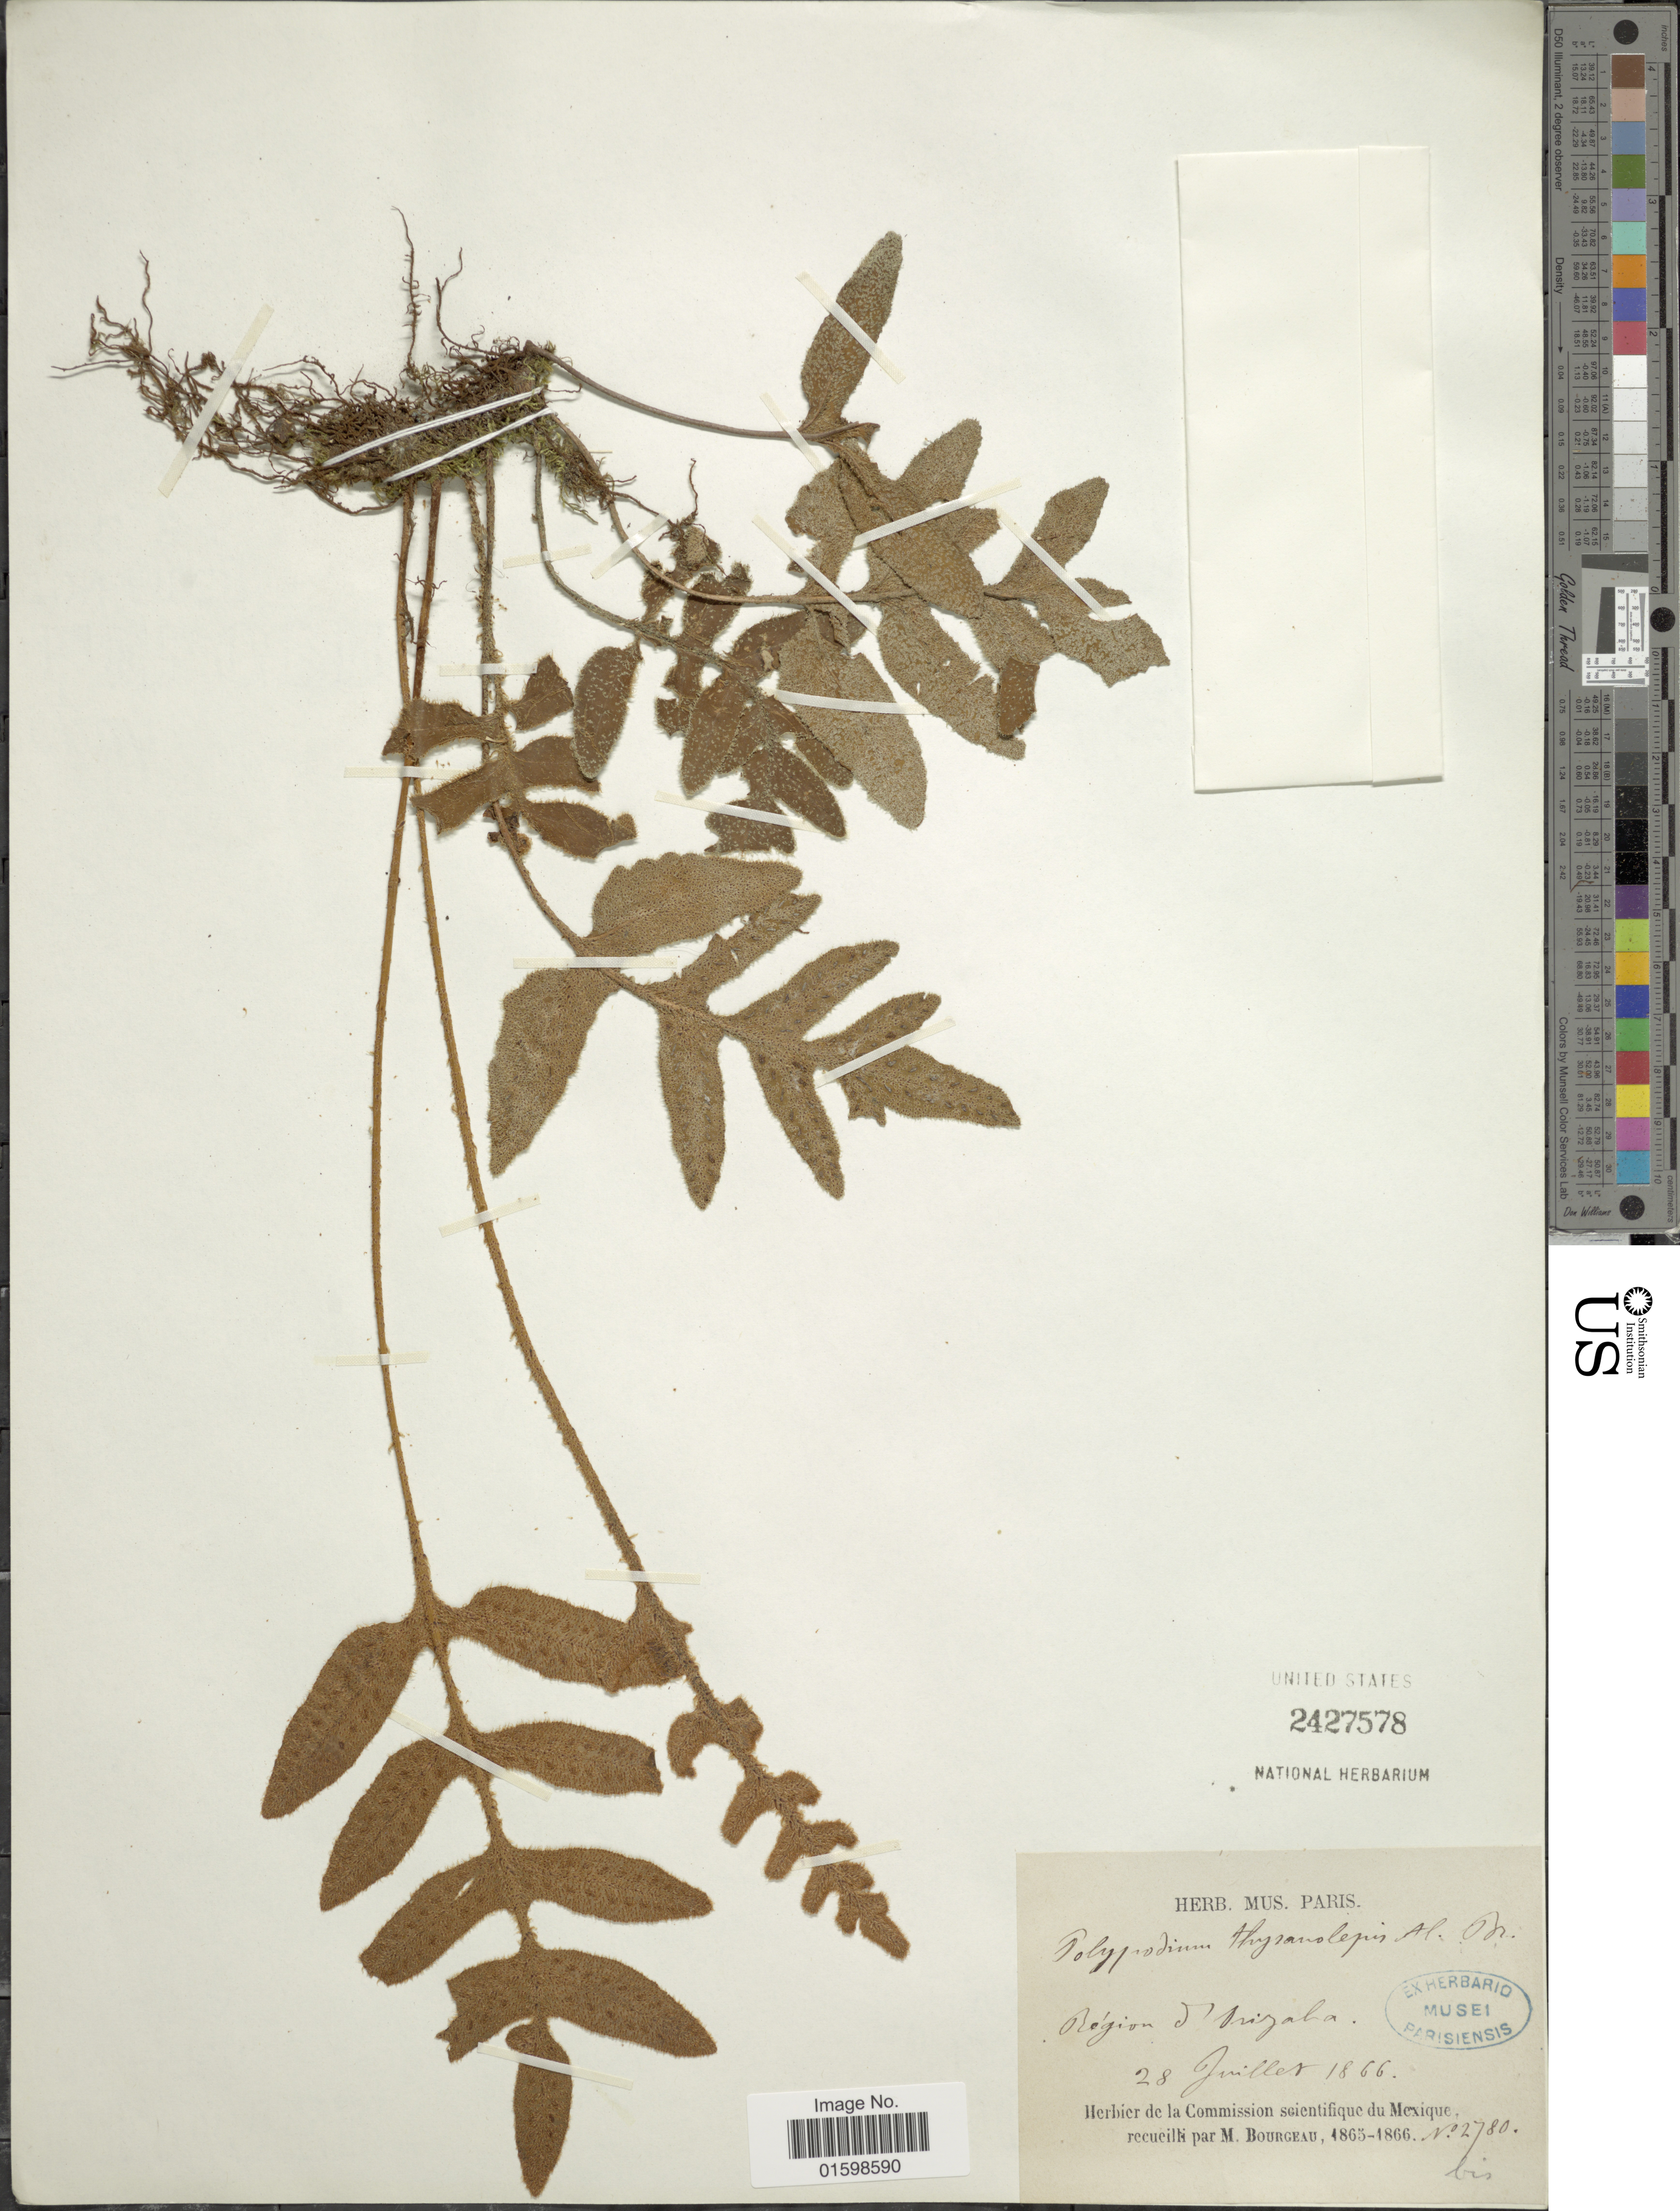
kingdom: Plantae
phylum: Tracheophyta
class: Polypodiopsida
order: Polypodiales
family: Polypodiaceae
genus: Pleopeltis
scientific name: Pleopeltis thyssanolepis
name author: (A. Braun ex Klotzsch) E.G. Andrews & Windham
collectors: M. Bourgeau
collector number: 2780bis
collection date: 1866-07-28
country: Mexico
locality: Région d'Orizaba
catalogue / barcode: US 2427578